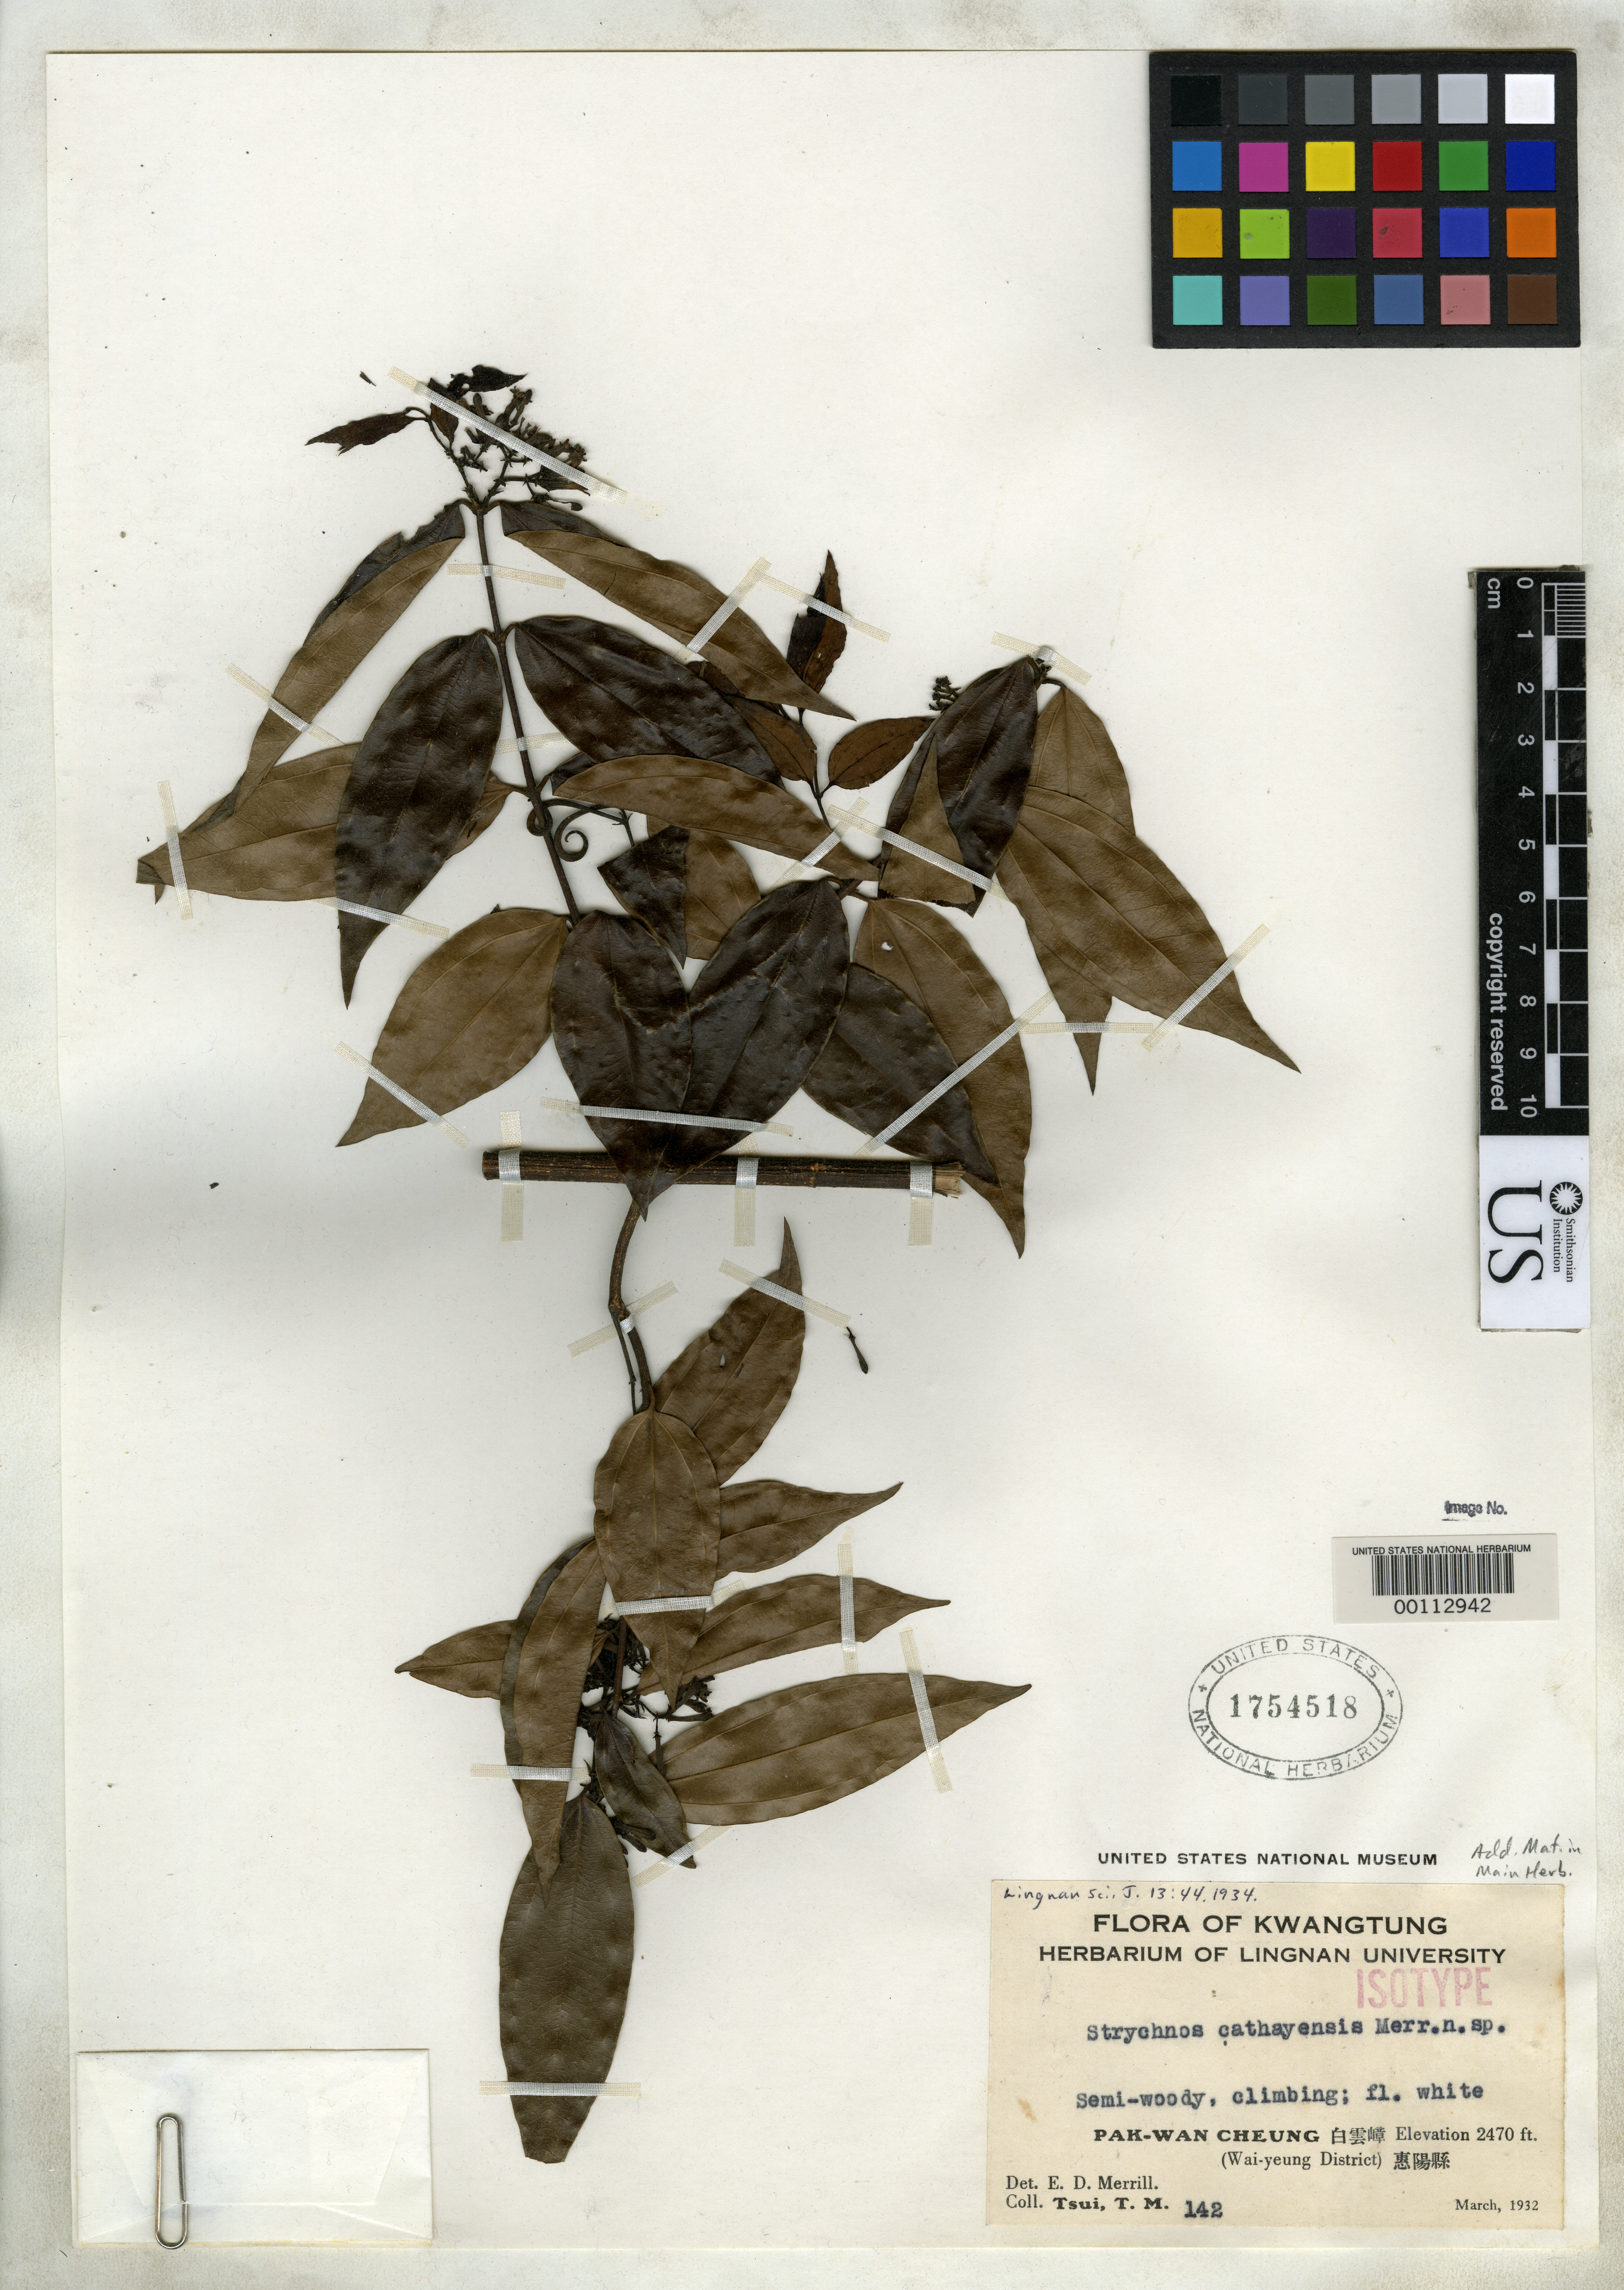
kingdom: Plantae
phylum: Tracheophyta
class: Magnoliopsida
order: Gentianales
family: Loganiaceae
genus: Strychnos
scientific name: Strychnos cathayensis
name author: Merr.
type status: Isotype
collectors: T. Tsui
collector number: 142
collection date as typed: Mar 1932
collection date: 1932-03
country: China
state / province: Guangdong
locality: Pak-wan; alt. 2470 ft.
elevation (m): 753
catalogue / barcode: US 1754518